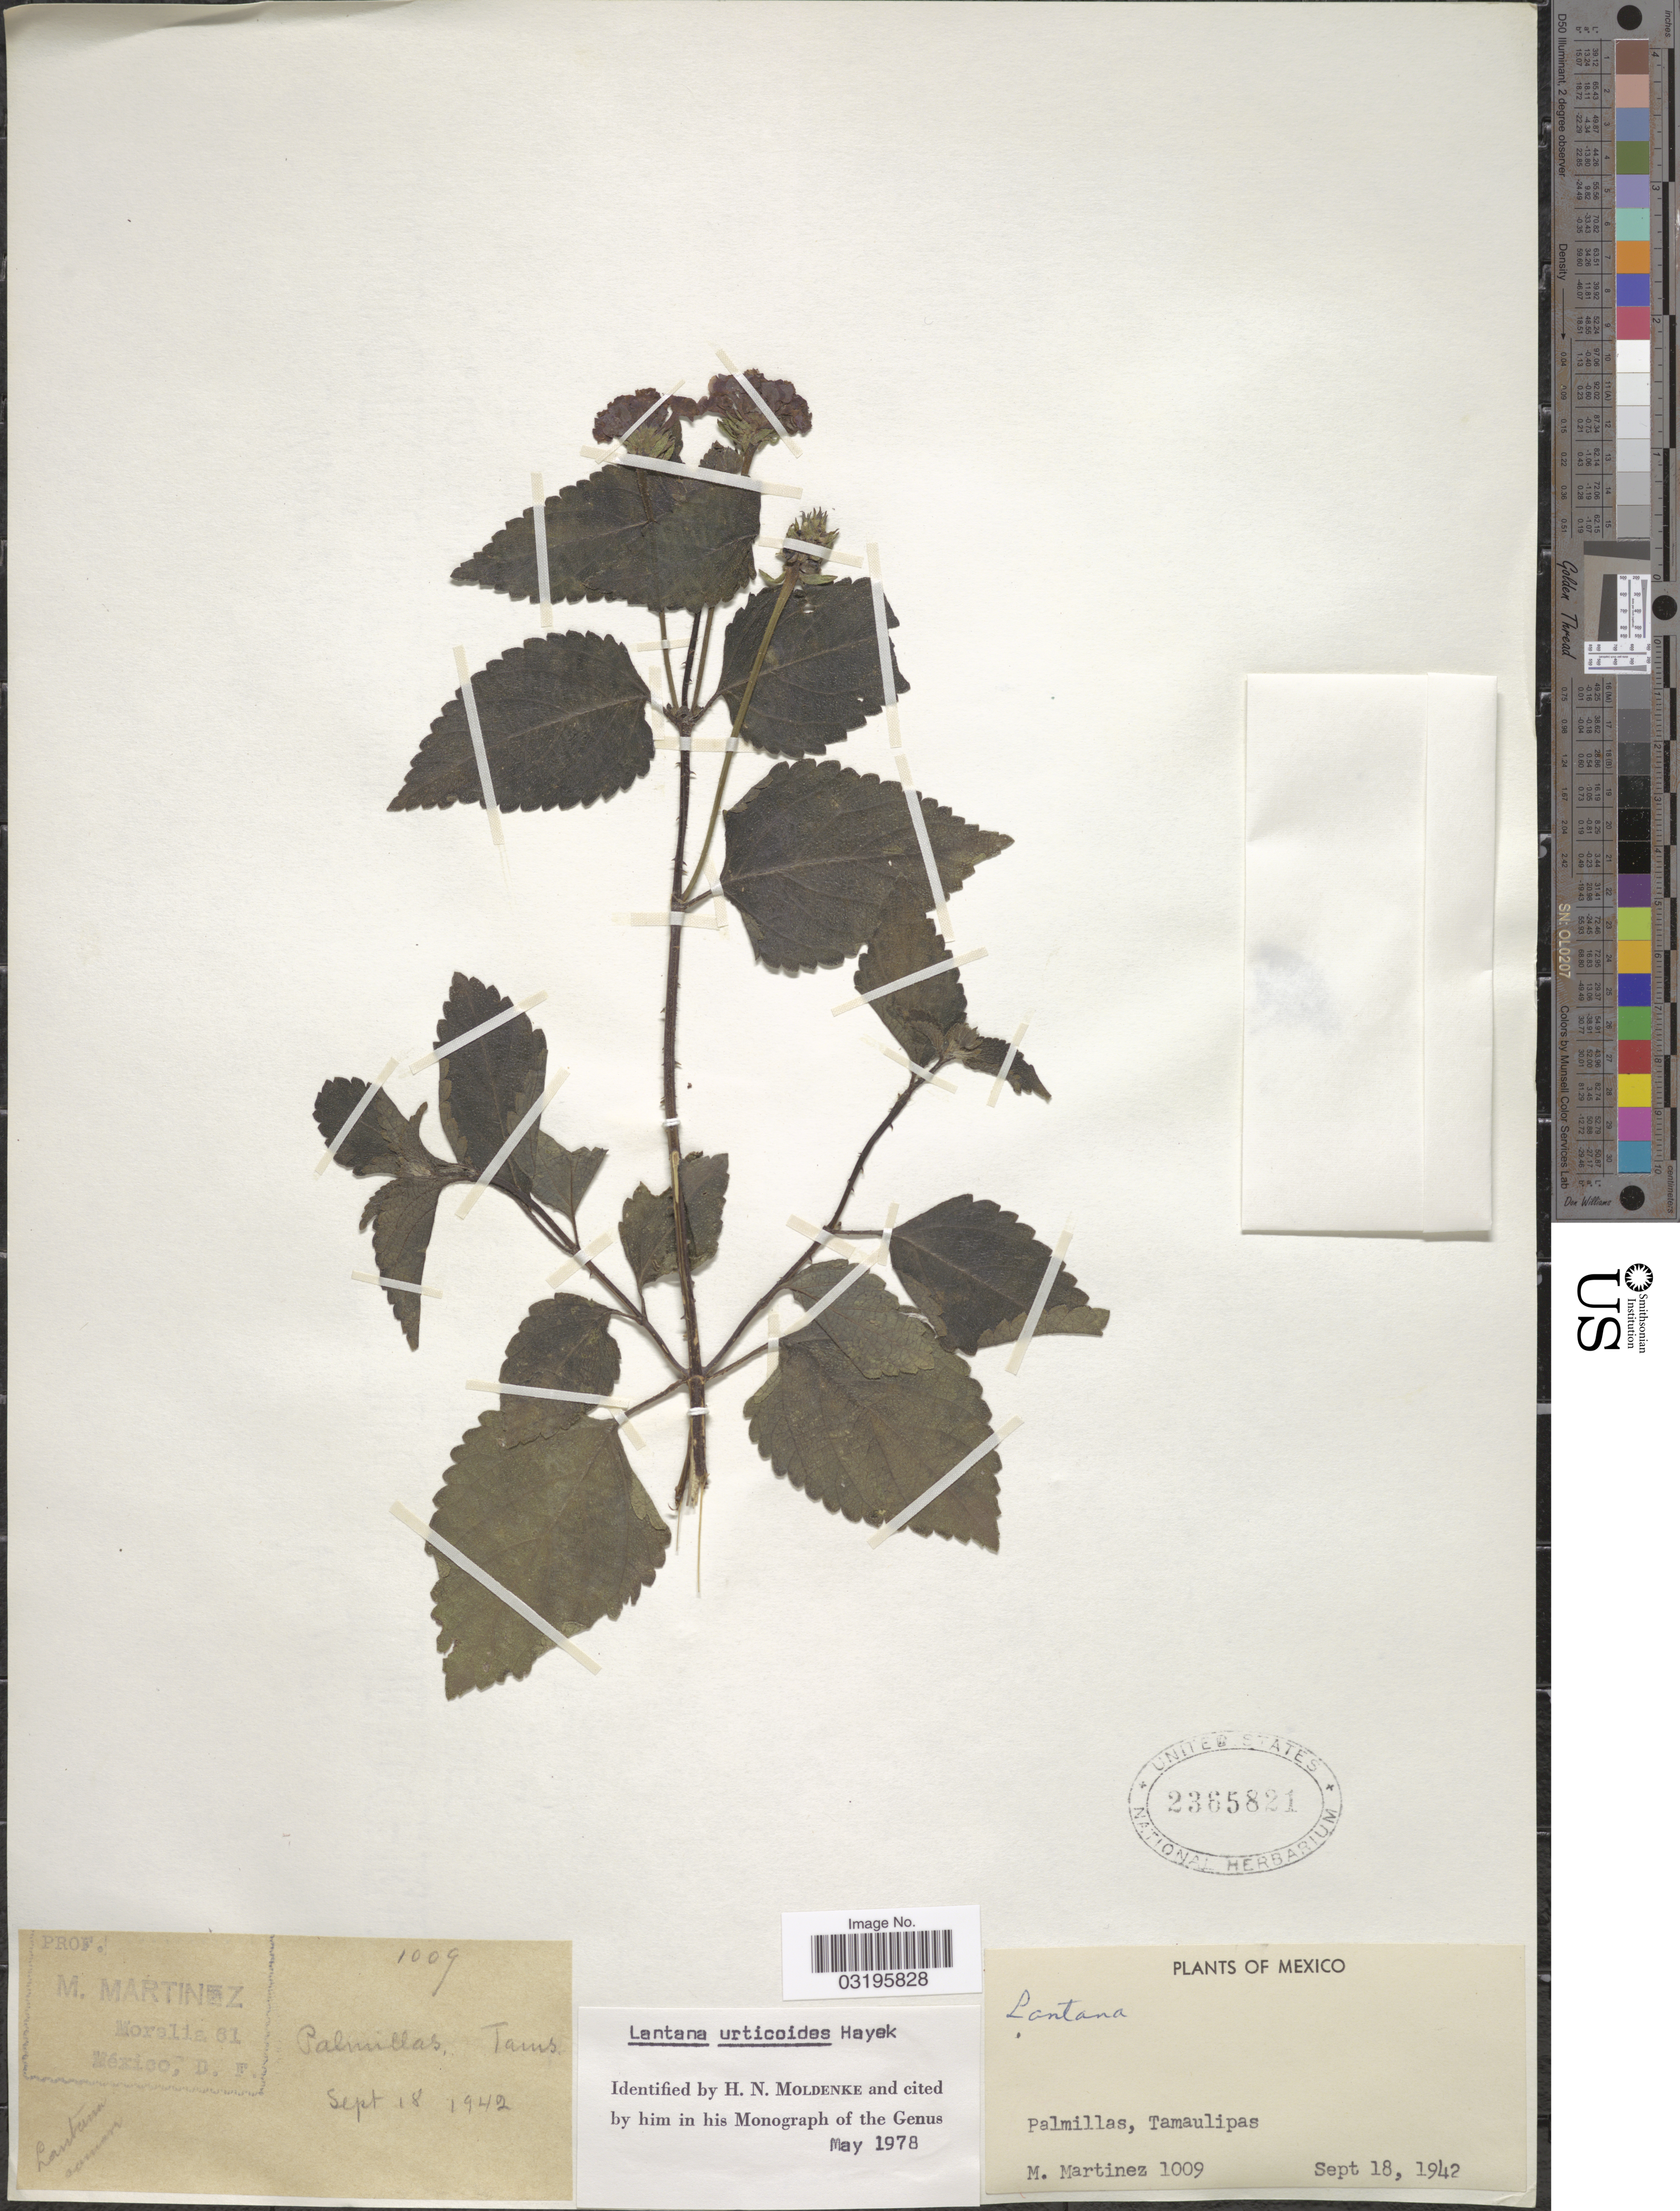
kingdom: Plantae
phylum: Tracheophyta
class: Magnoliopsida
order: Lamiales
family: Verbenaceae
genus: Lantana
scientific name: Lantana urticoides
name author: Hayek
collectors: M. Martínez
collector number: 1009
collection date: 1942-09-18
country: Mexico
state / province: Tamaulipas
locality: Palmillas.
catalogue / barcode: US 2365821